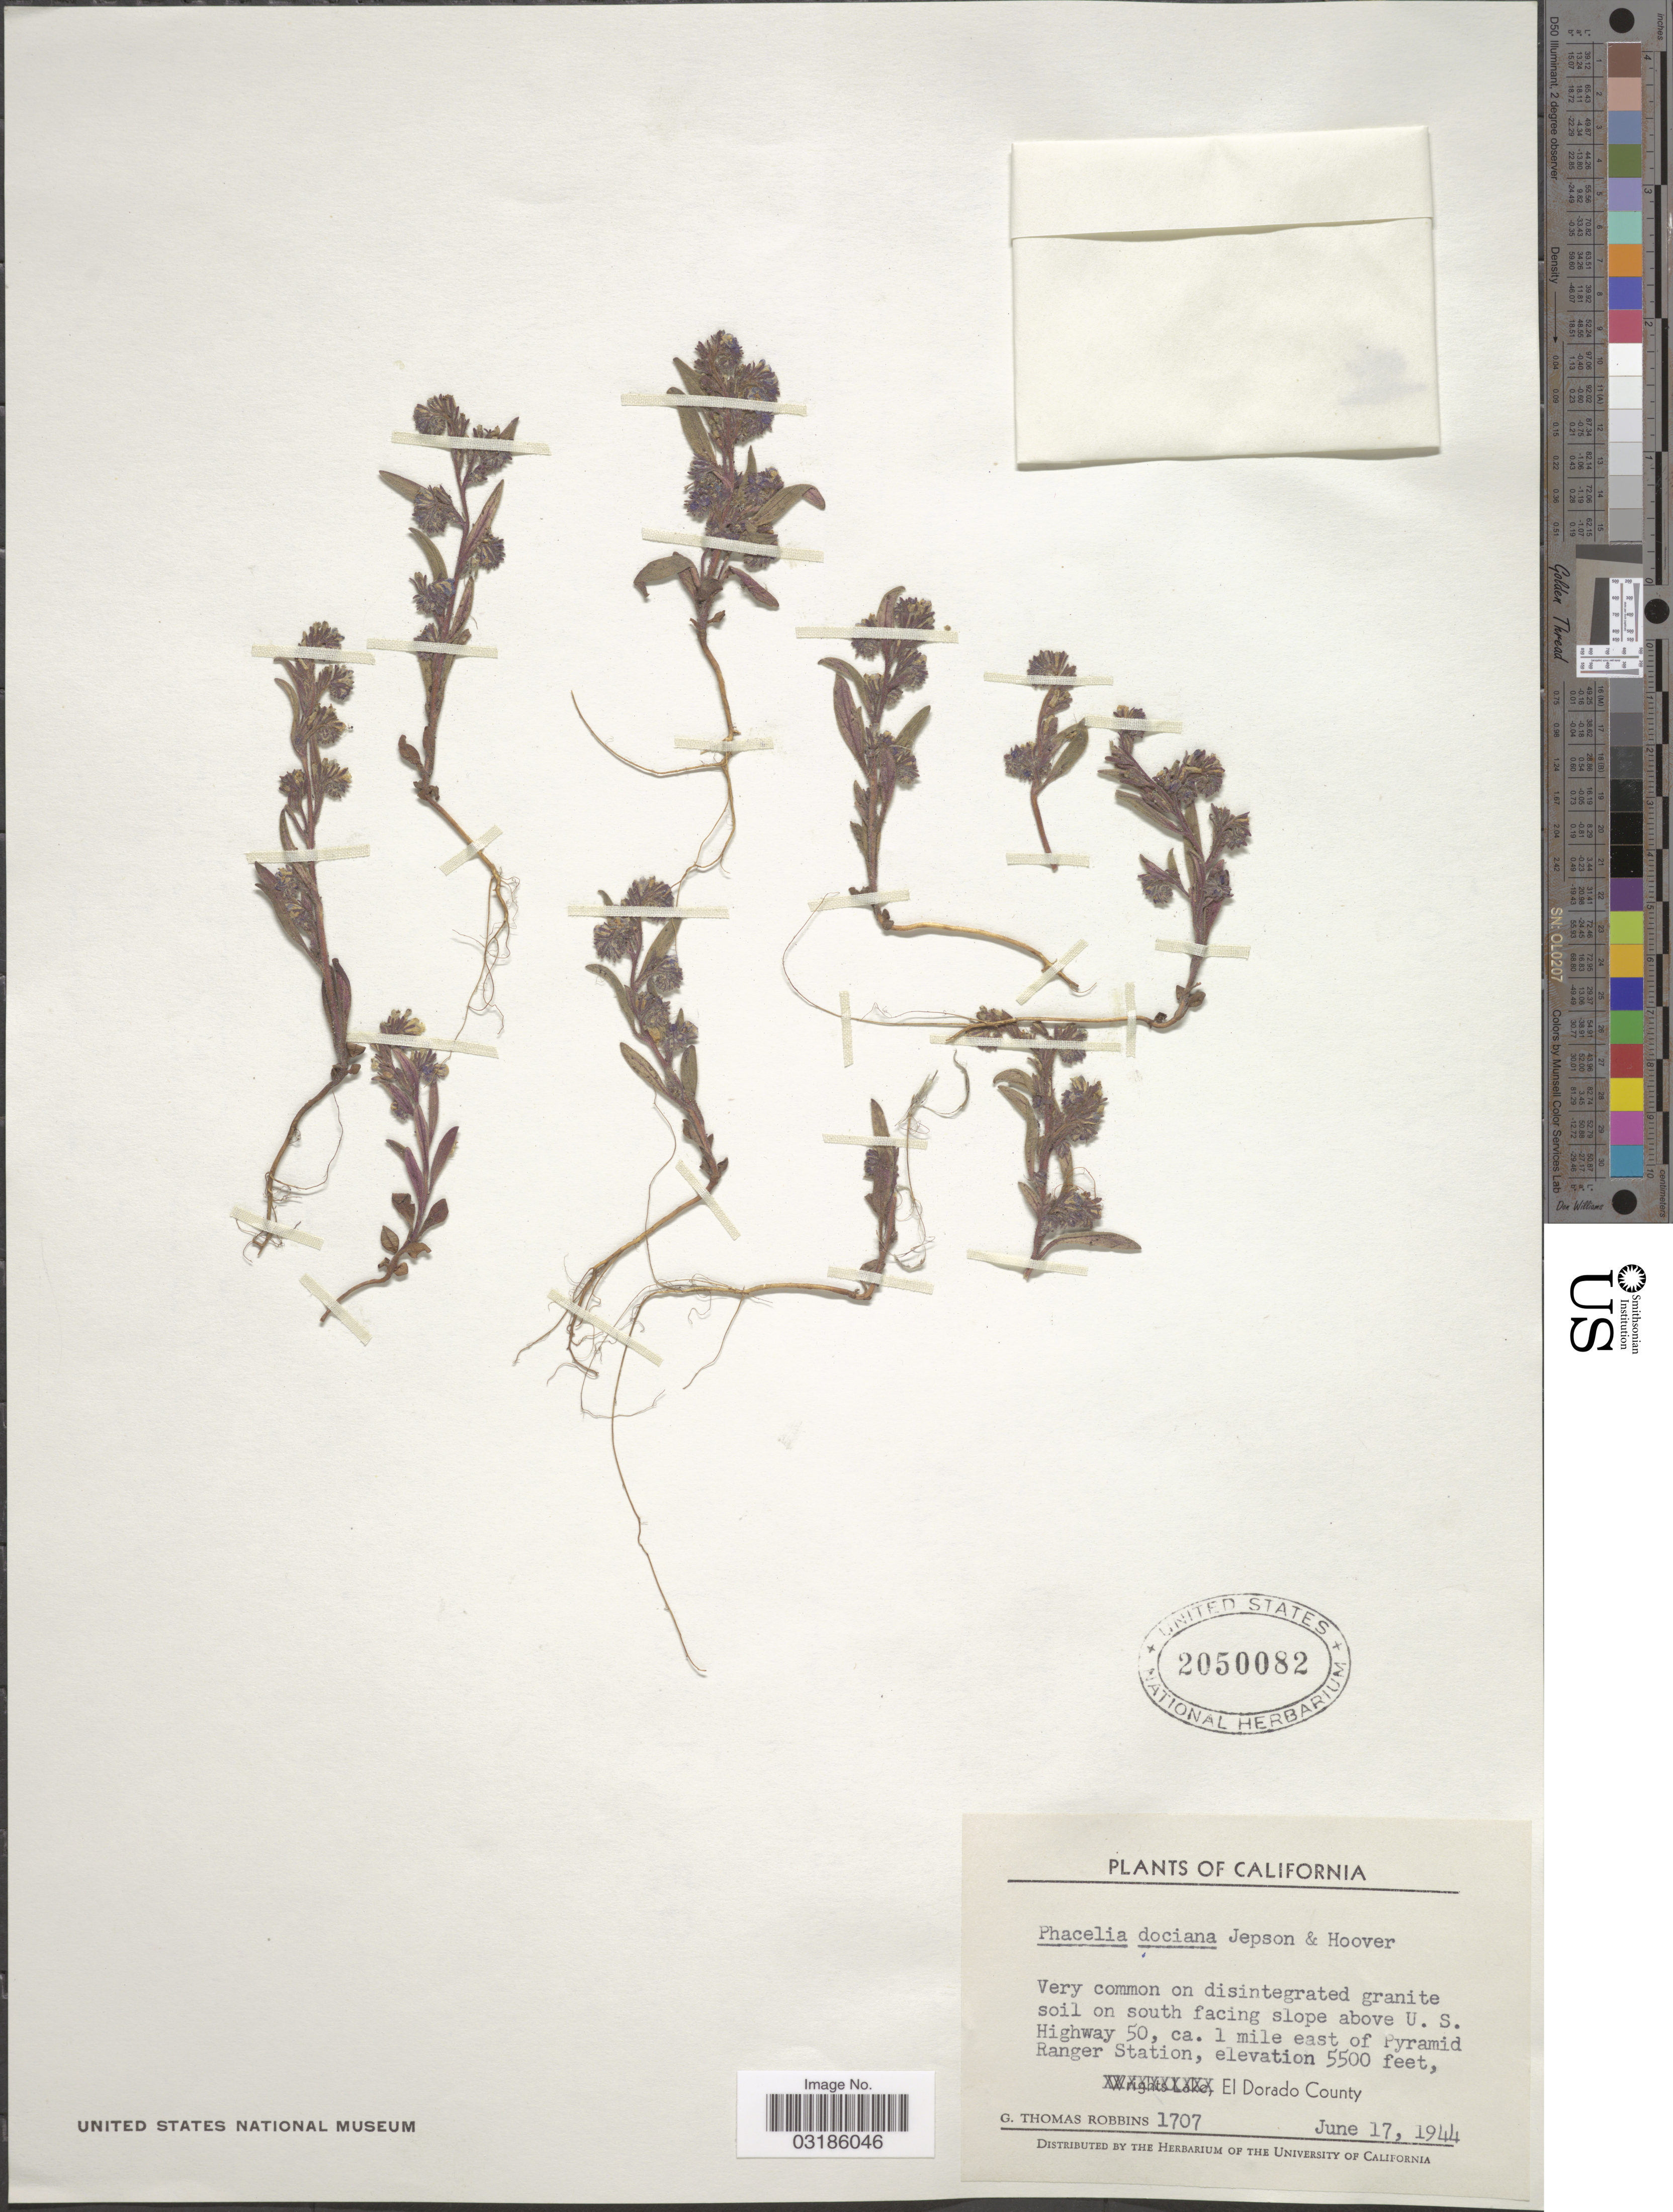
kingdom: Plantae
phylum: Tracheophyta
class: Magnoliopsida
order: Boraginales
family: Hydrophyllaceae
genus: Phacelia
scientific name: Phacelia dociana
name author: Jeps. & Hoover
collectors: G. T. Robbins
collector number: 1707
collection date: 1944-06-17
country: United States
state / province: California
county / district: El Dorado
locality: Very common on disintegrated granite soil on south facing slope above U.S. Highway 50, ca. 1 mile east of Pyramid Ranger Station. El Dorado County.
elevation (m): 1676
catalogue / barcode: US 2050082